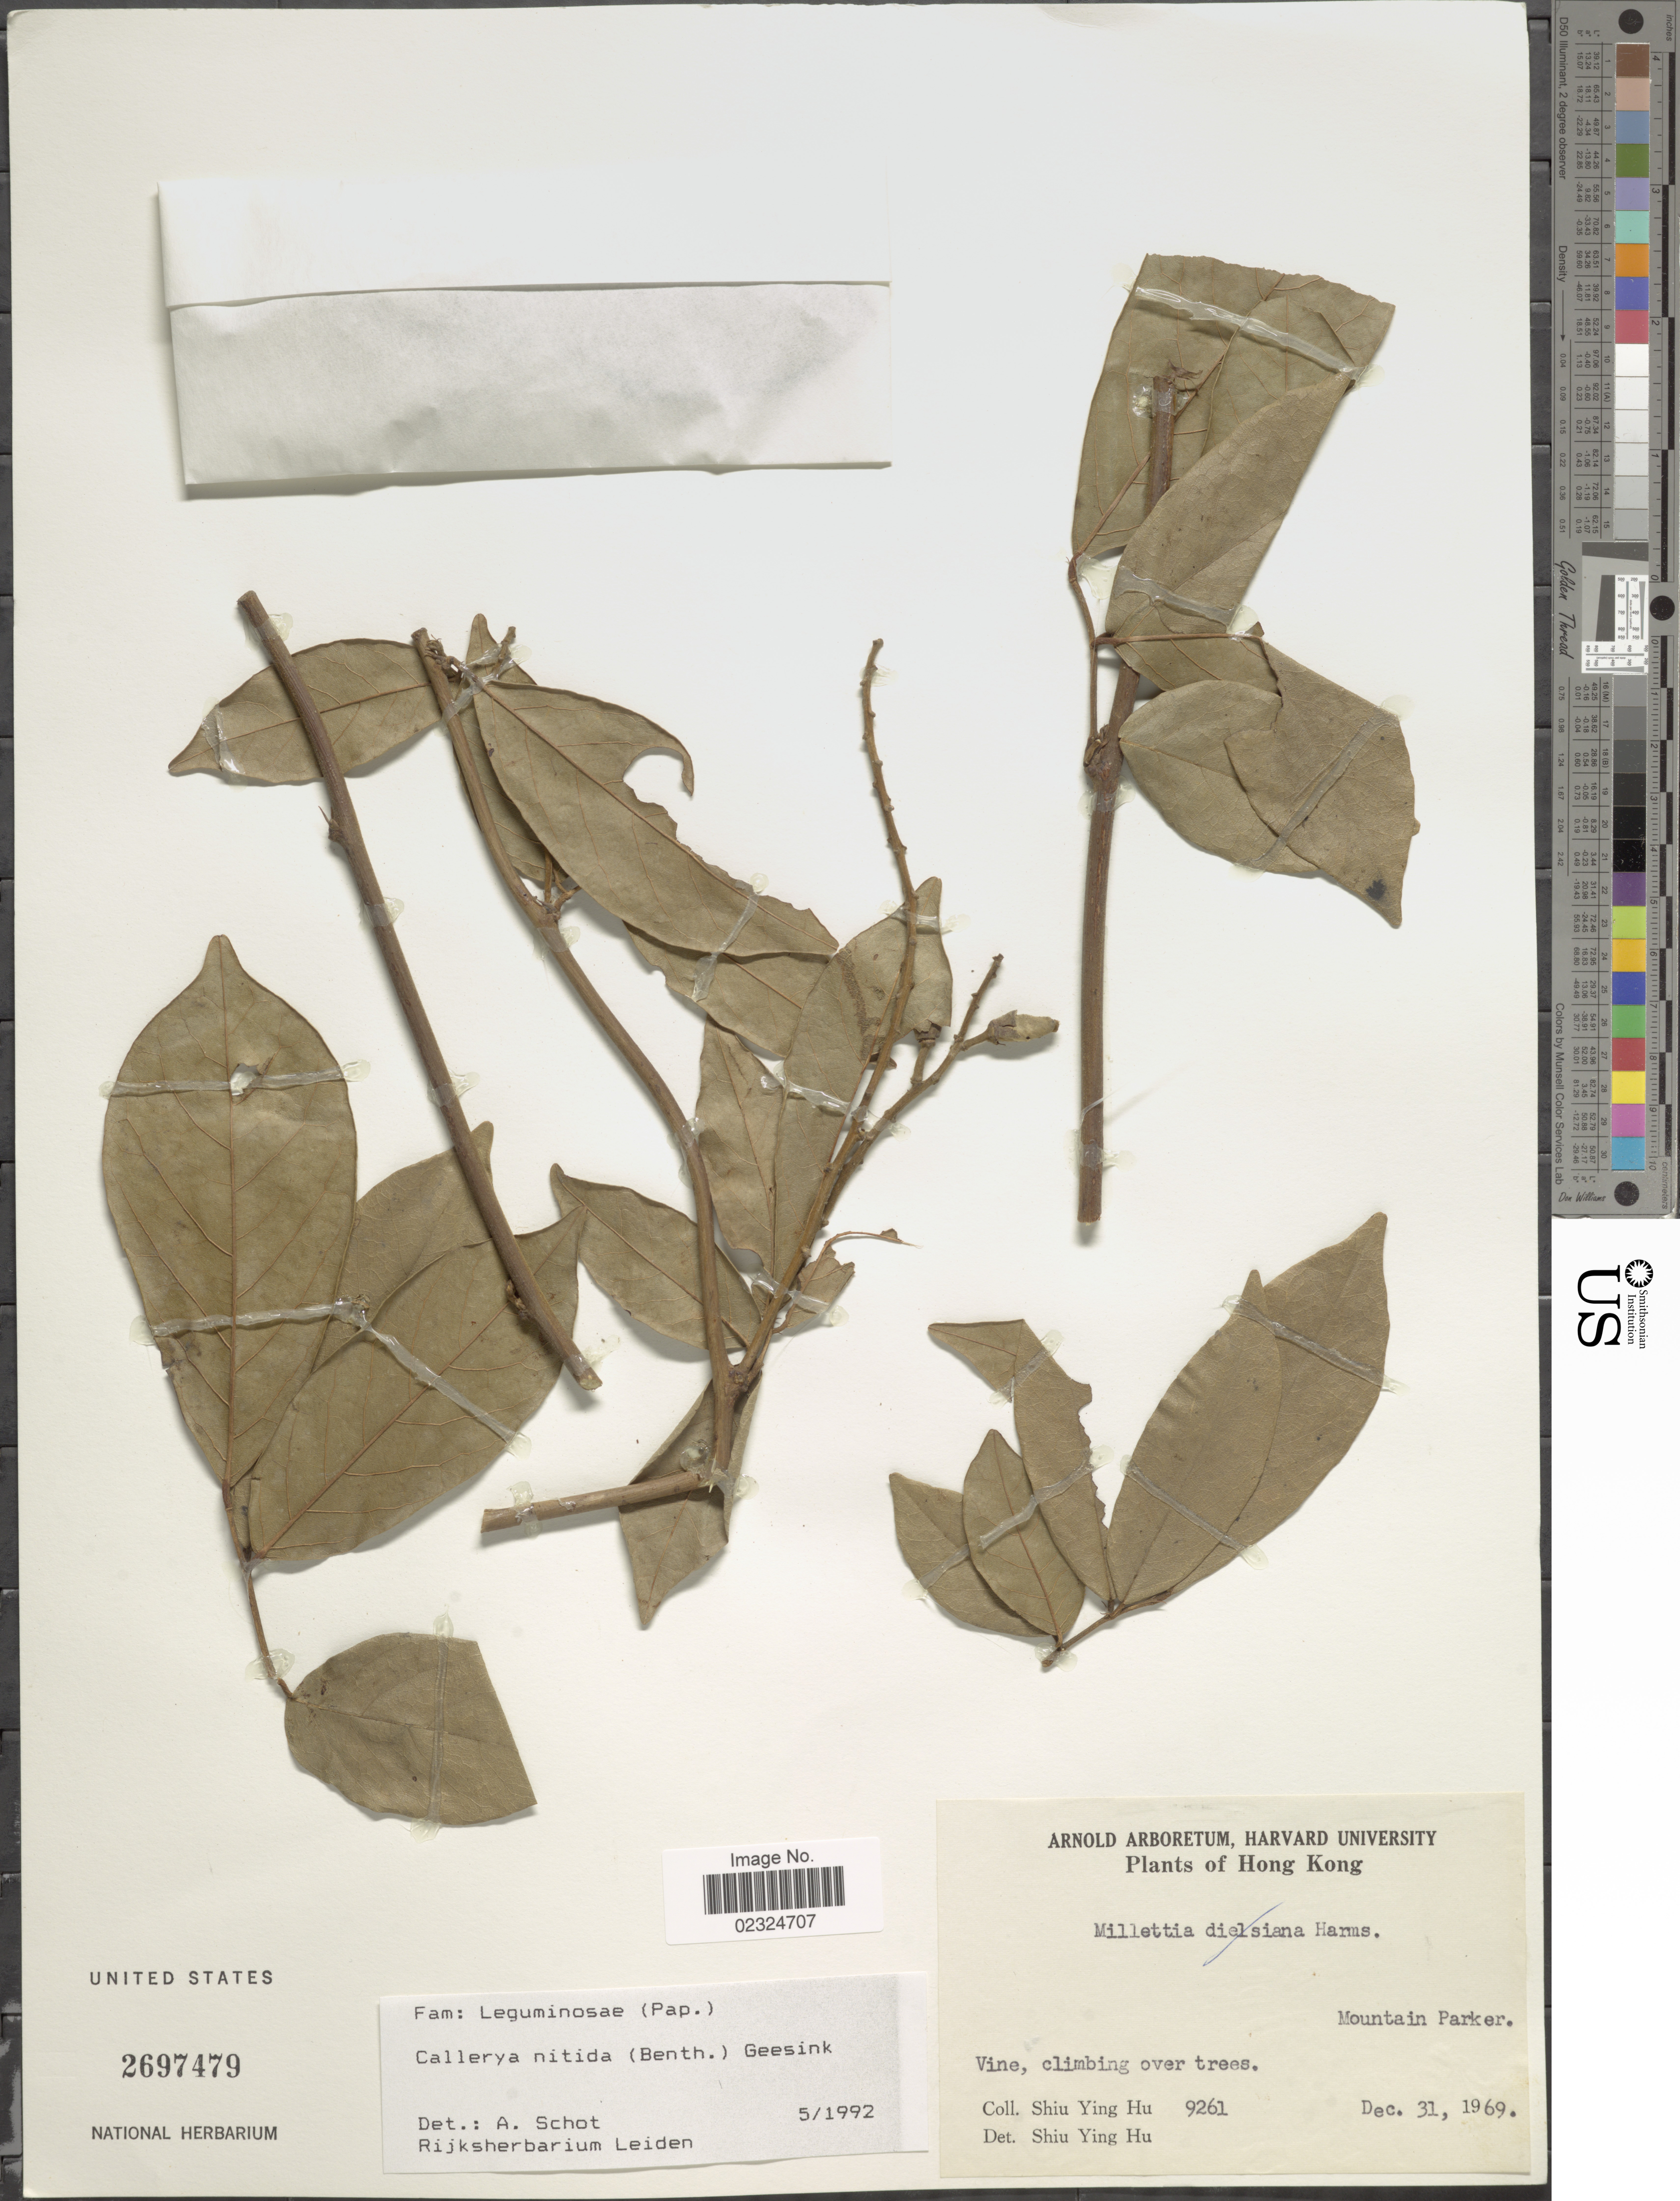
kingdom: Plantae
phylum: Tracheophyta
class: Magnoliopsida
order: Fabales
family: Fabaceae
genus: Callerya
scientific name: Callerya nitida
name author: (Benth.) R. Geesink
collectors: S. Y. Hu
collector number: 9261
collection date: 1969-12-31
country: China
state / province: Hong Kong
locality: Mountain Parker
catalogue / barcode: US 2697479